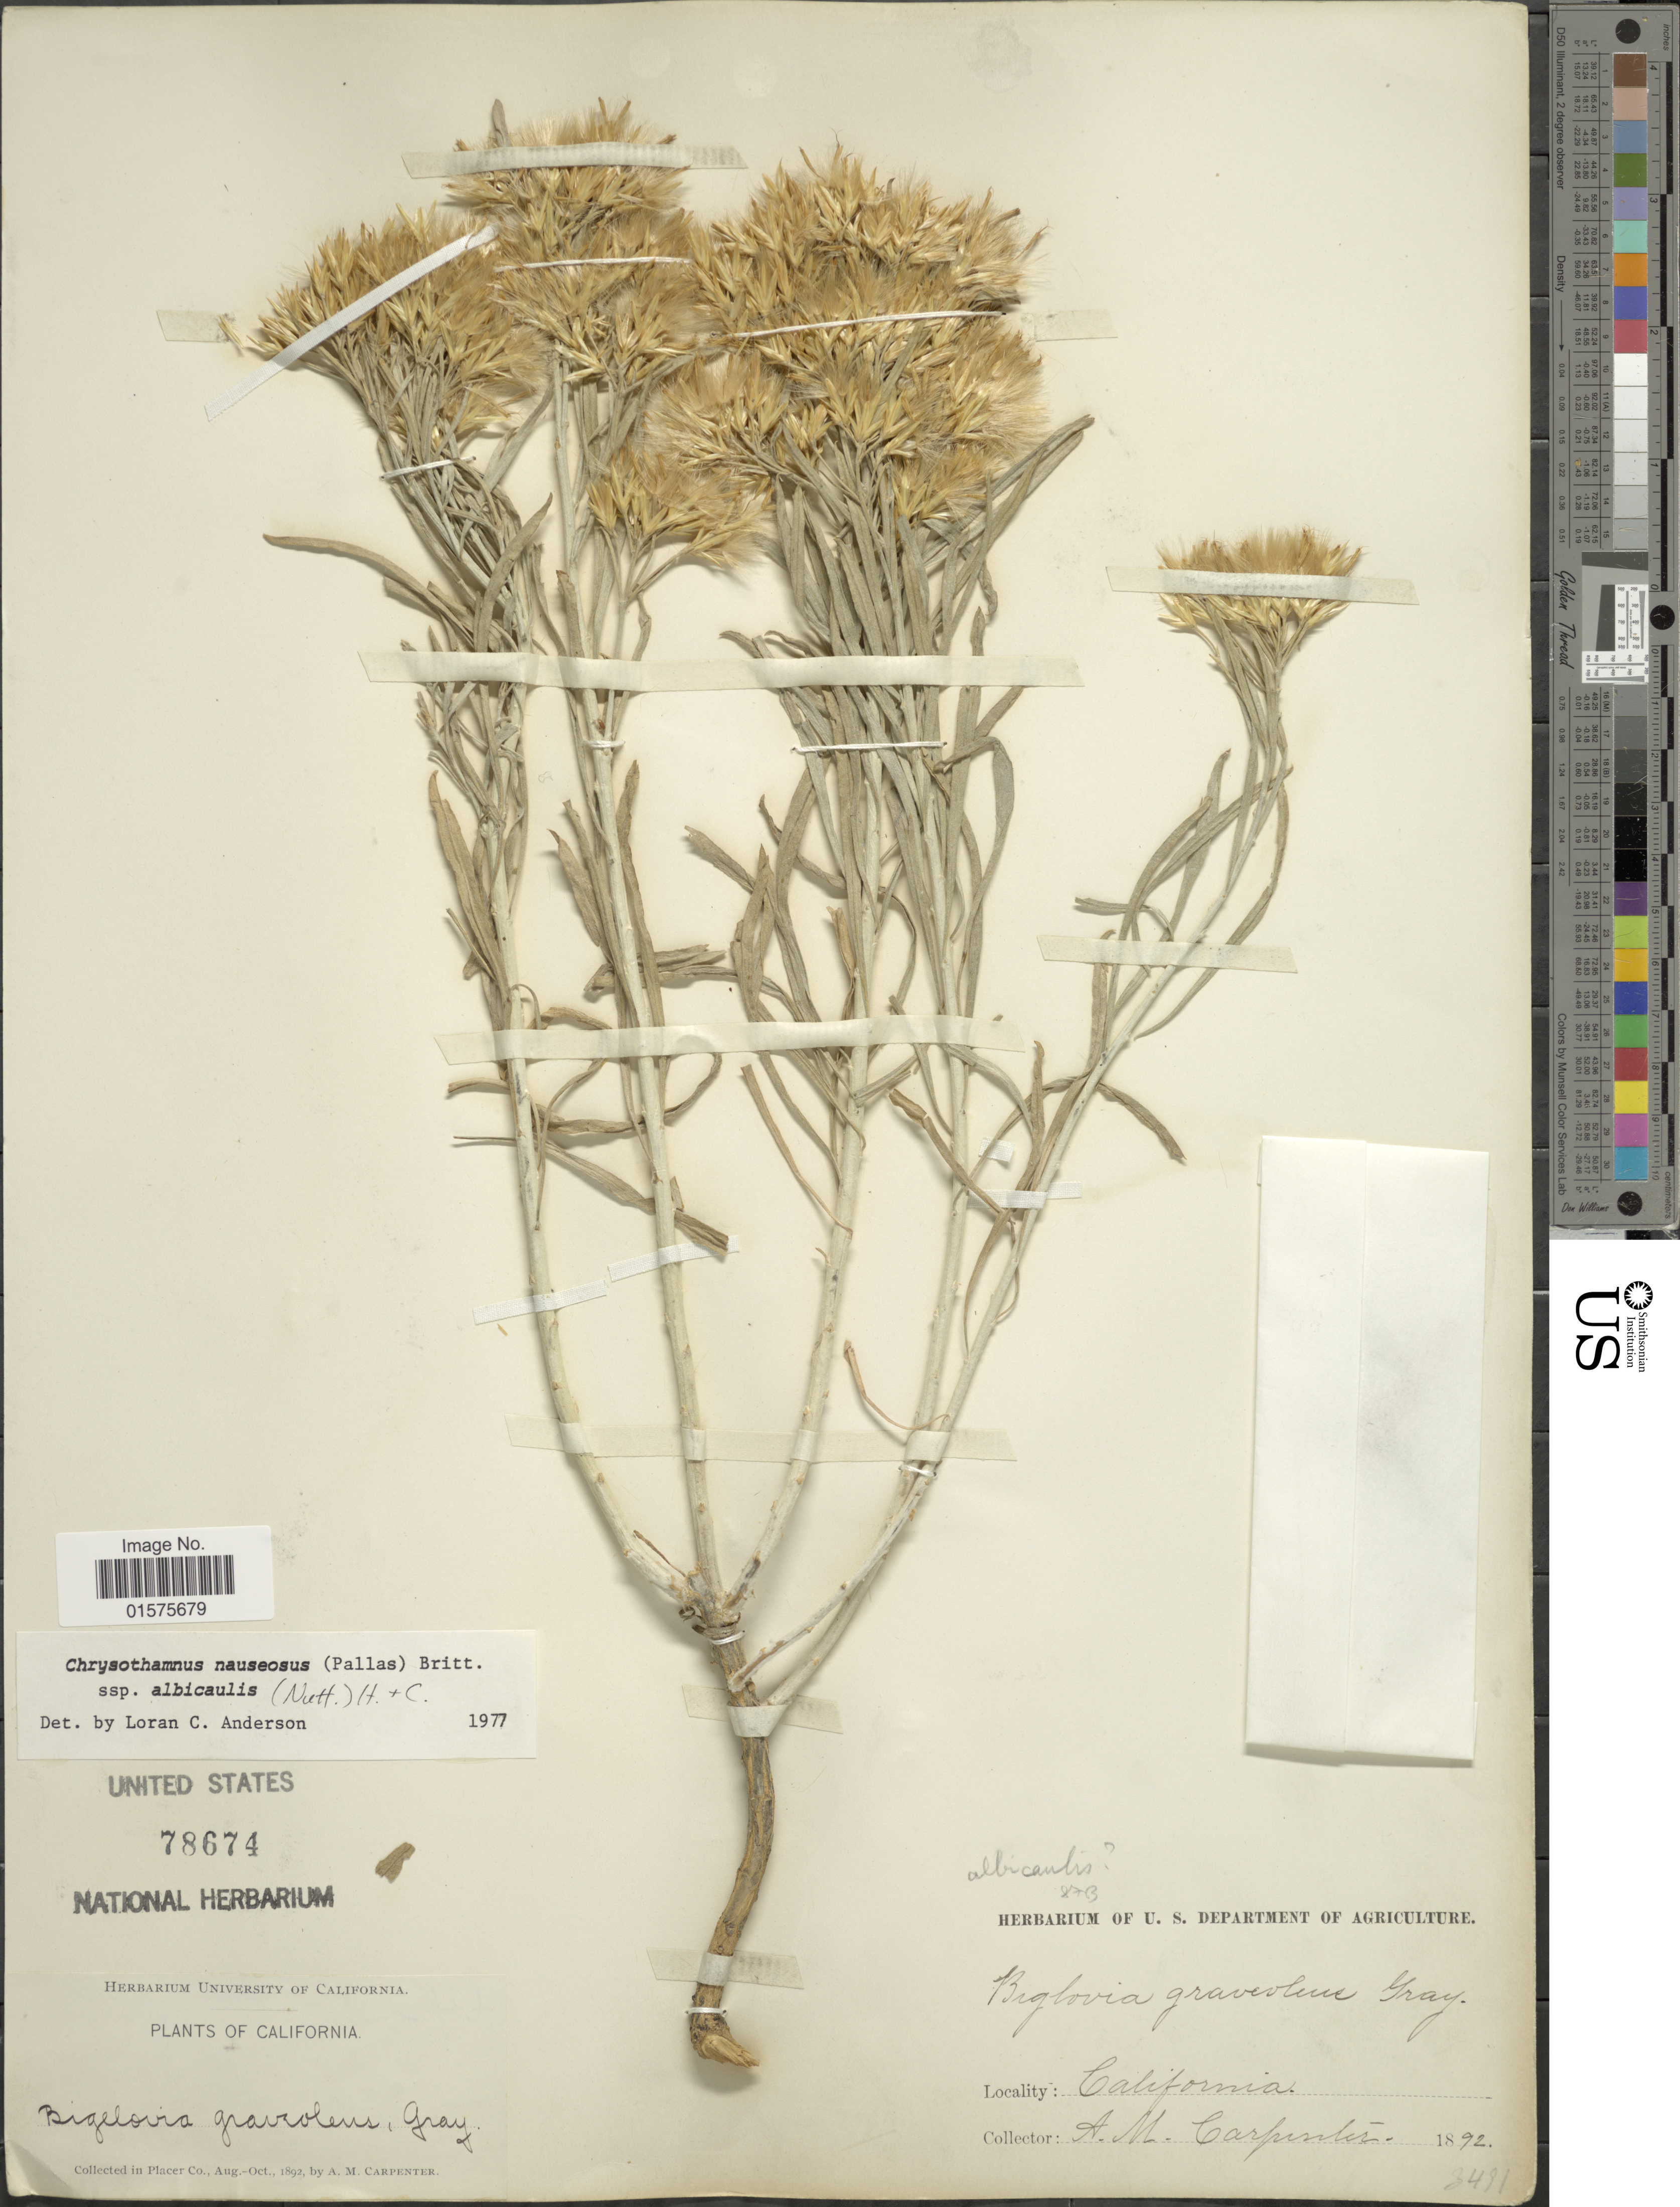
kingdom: Plantae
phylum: Tracheophyta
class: Magnoliopsida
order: Asterales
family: Asteraceae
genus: Ericameria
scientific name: Ericameria nauseosa var. speciosa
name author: (Nutt.) G.L. Nesom & G.I. Baird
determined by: Urbatsch, Lowell E., Curator (LSU), Louisiana State University (UNITED STATES)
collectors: A. Carpenter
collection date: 1892-08/1892-10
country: United States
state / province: California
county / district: Placer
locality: Placer Co.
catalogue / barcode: US 78674